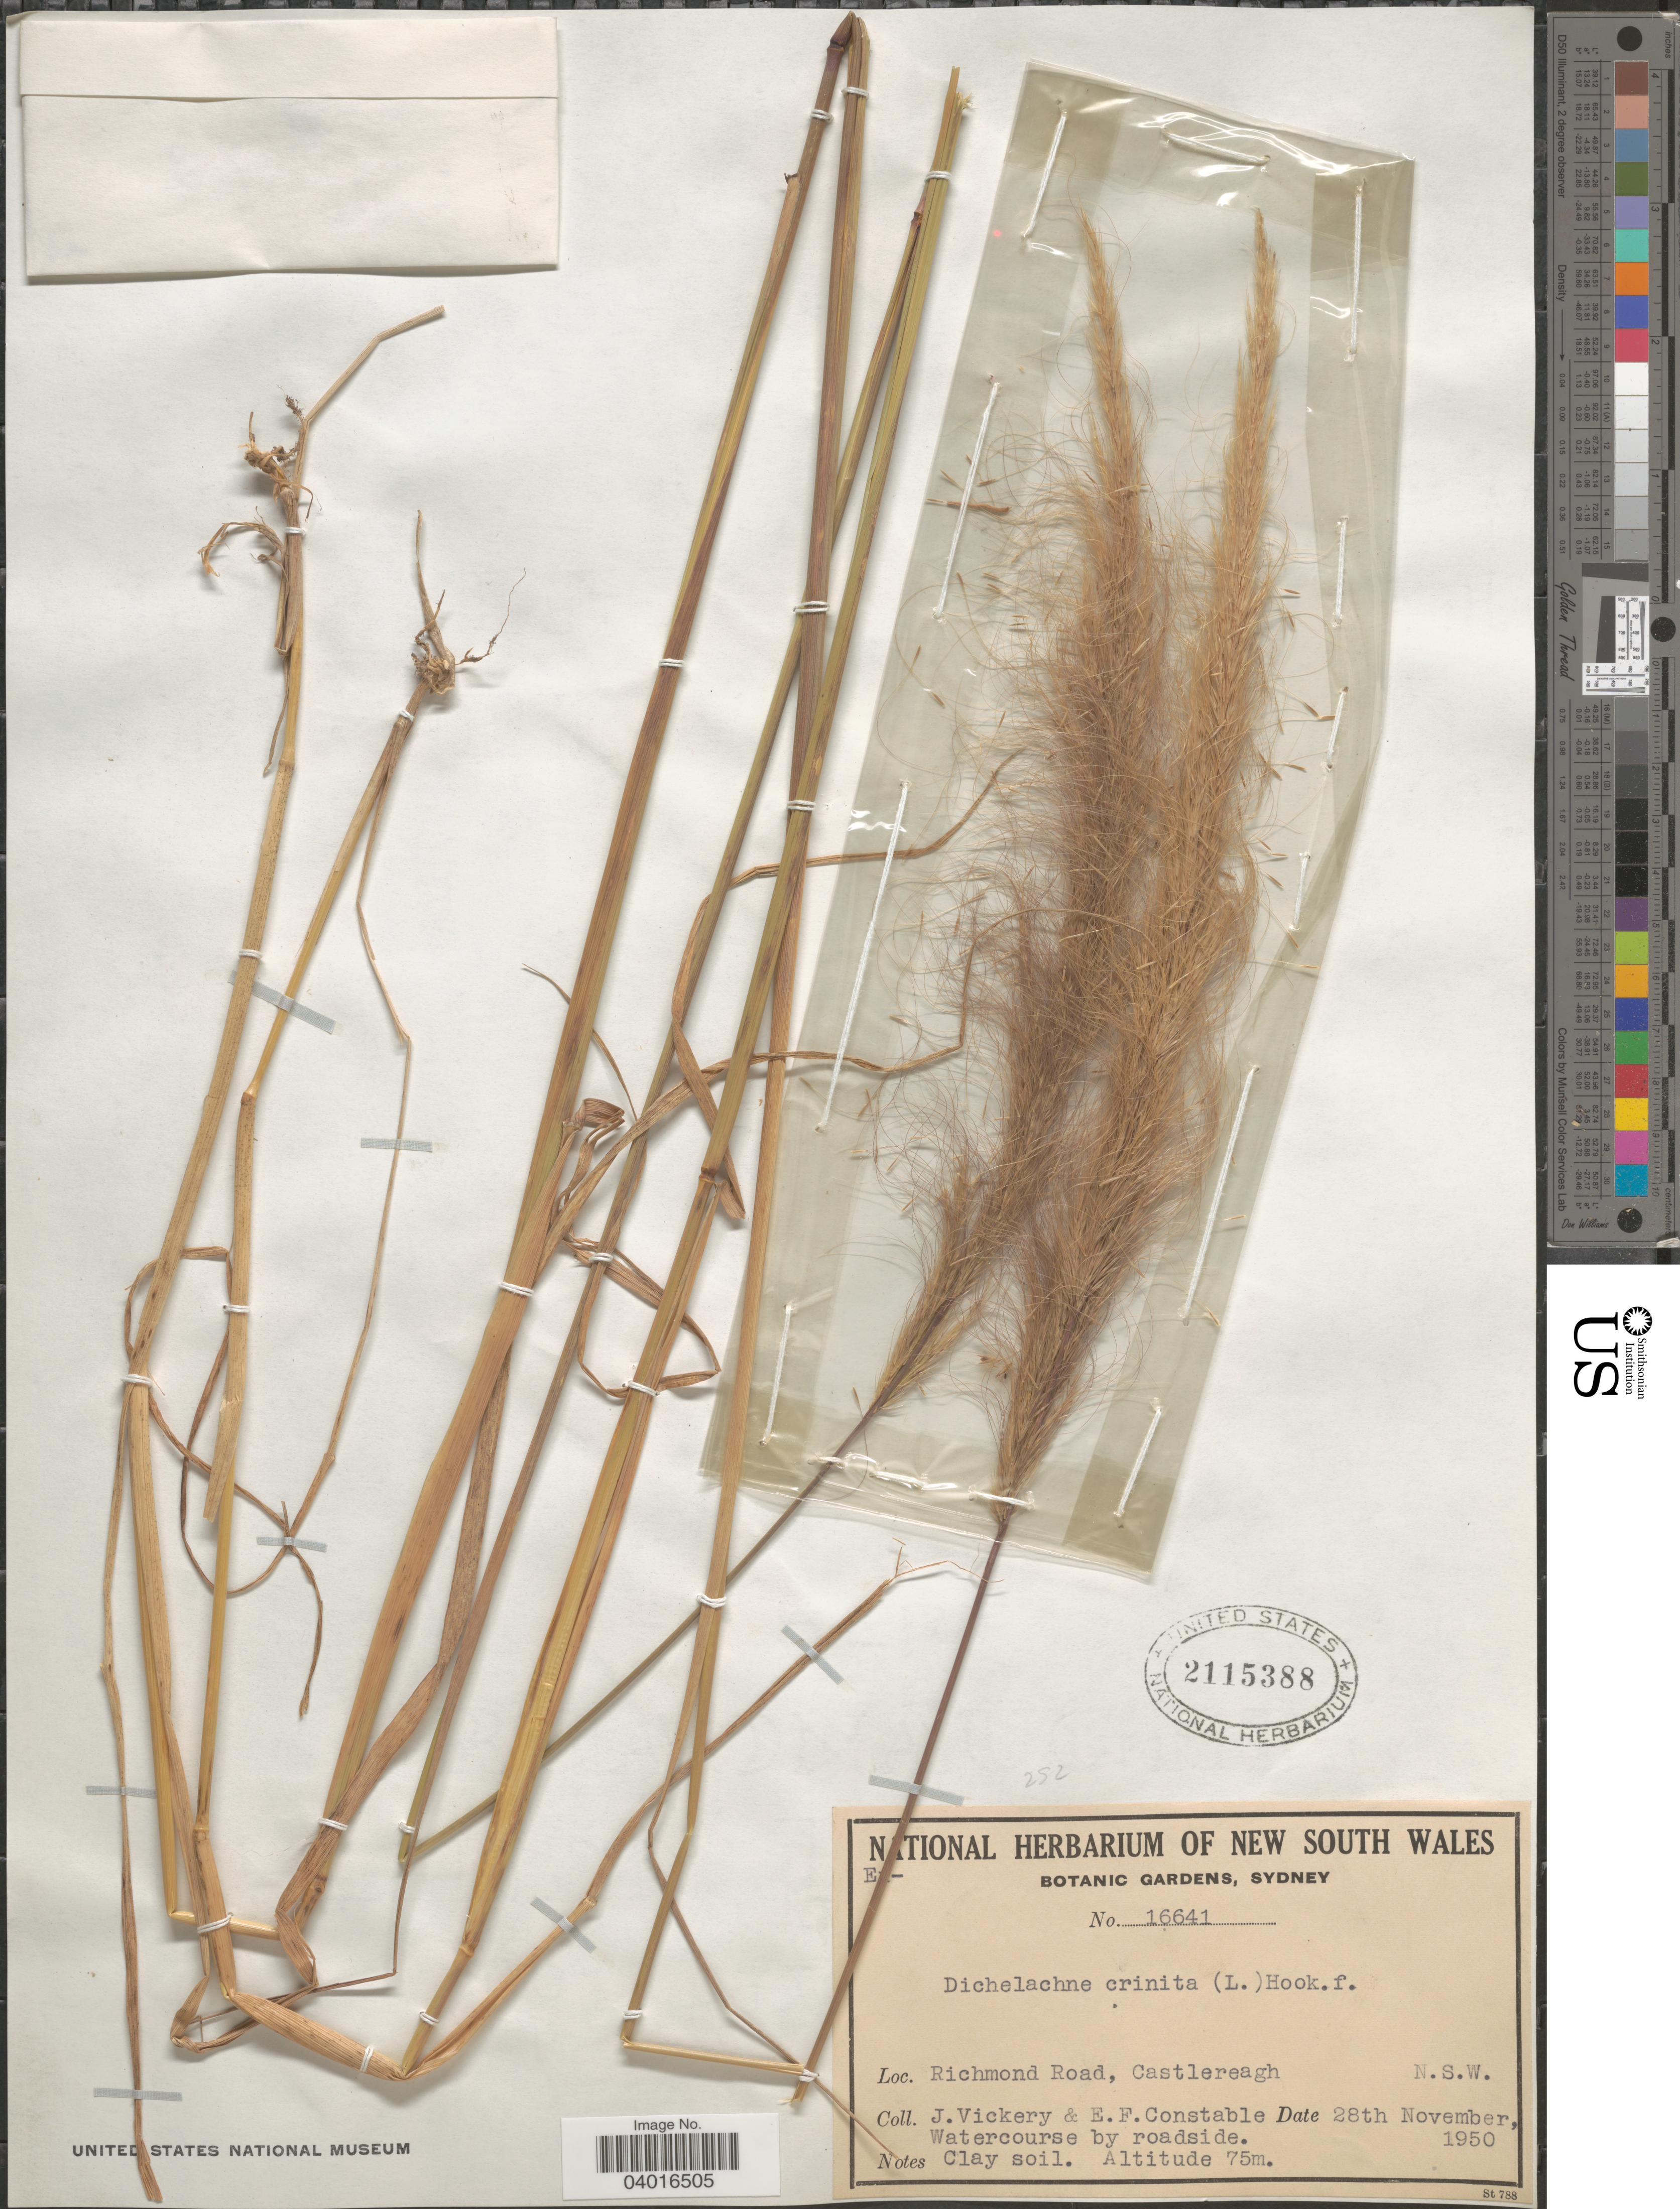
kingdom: Plantae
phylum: Tracheophyta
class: Liliopsida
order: Poales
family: Poaceae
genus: Dichelachne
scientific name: Dichelachne crinita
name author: Hook. f.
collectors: J. Vickery & E. F. Constable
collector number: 16641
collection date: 1950-11-28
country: Australia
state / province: New South Wales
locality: Richmond Road, Castlereagh.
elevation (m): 75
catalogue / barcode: US 2115388